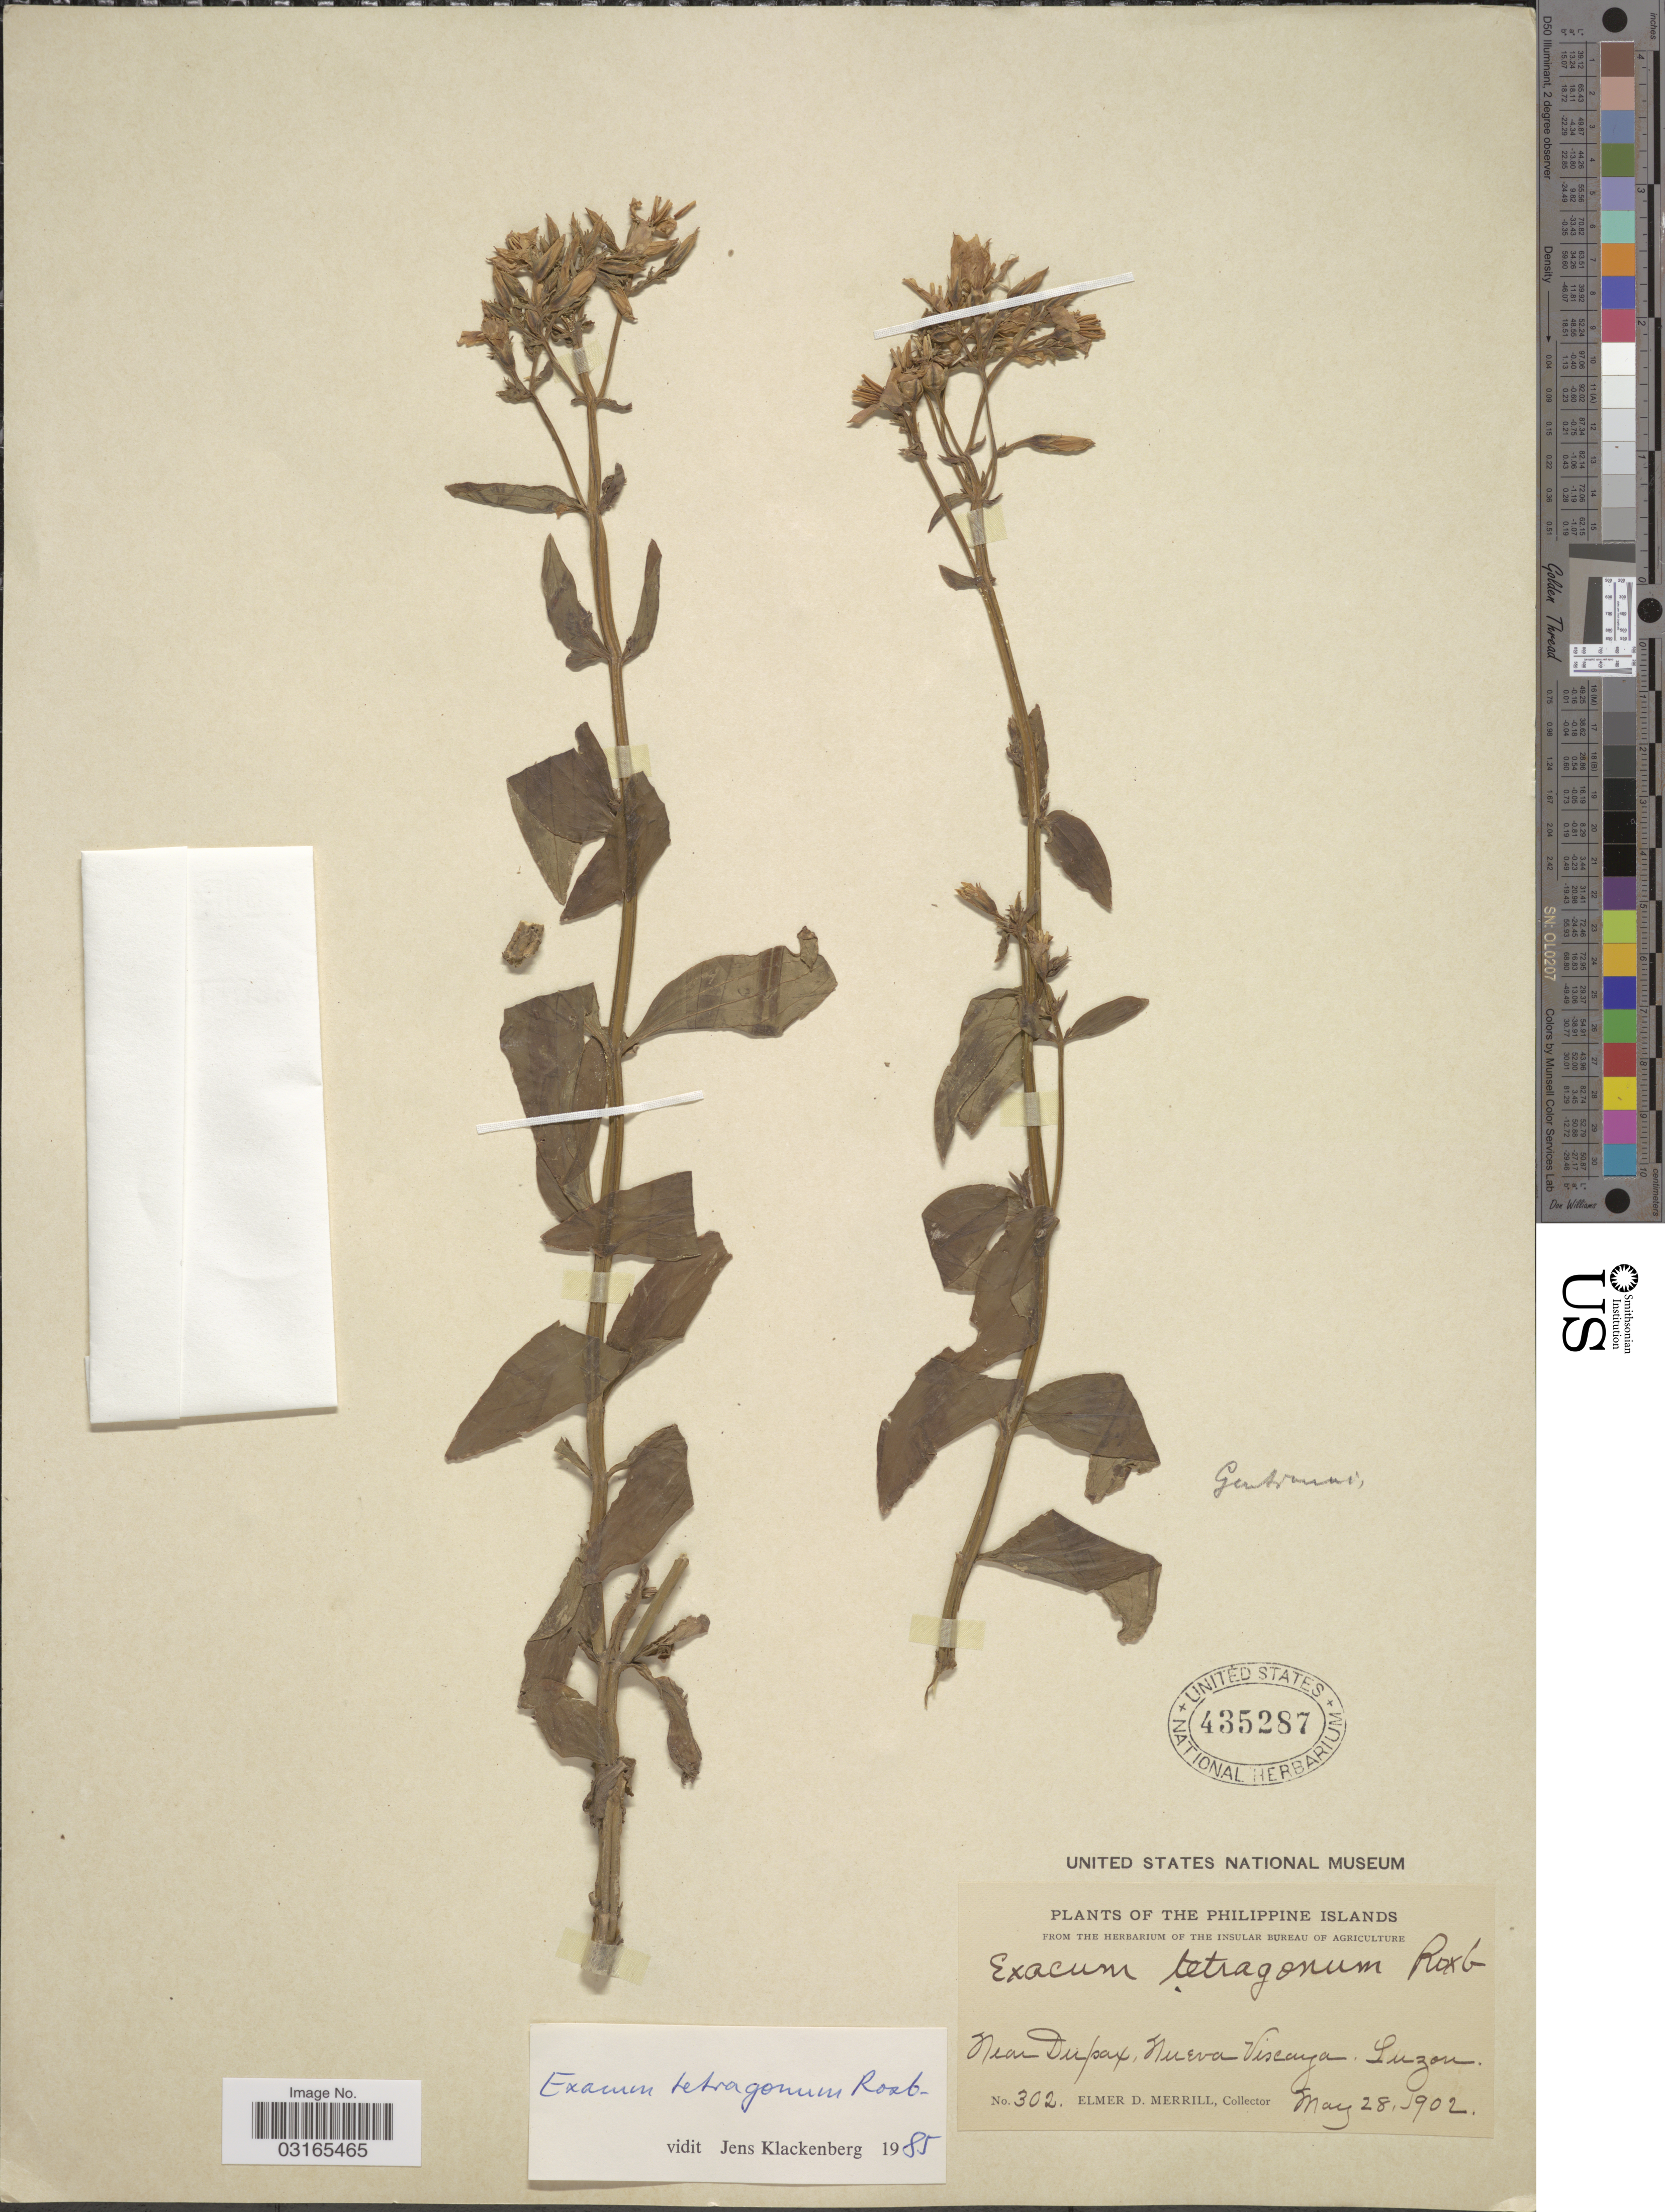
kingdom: Plantae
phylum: Tracheophyta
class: Magnoliopsida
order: Gentianales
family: Gentianaceae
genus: Exacum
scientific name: Exacum tetragonum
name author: Roxb.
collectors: E. D. Merrill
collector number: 302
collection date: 1902-05-28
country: Philippines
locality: Near Dupax, Nueva Viscaya, Luzon.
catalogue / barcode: US 435287